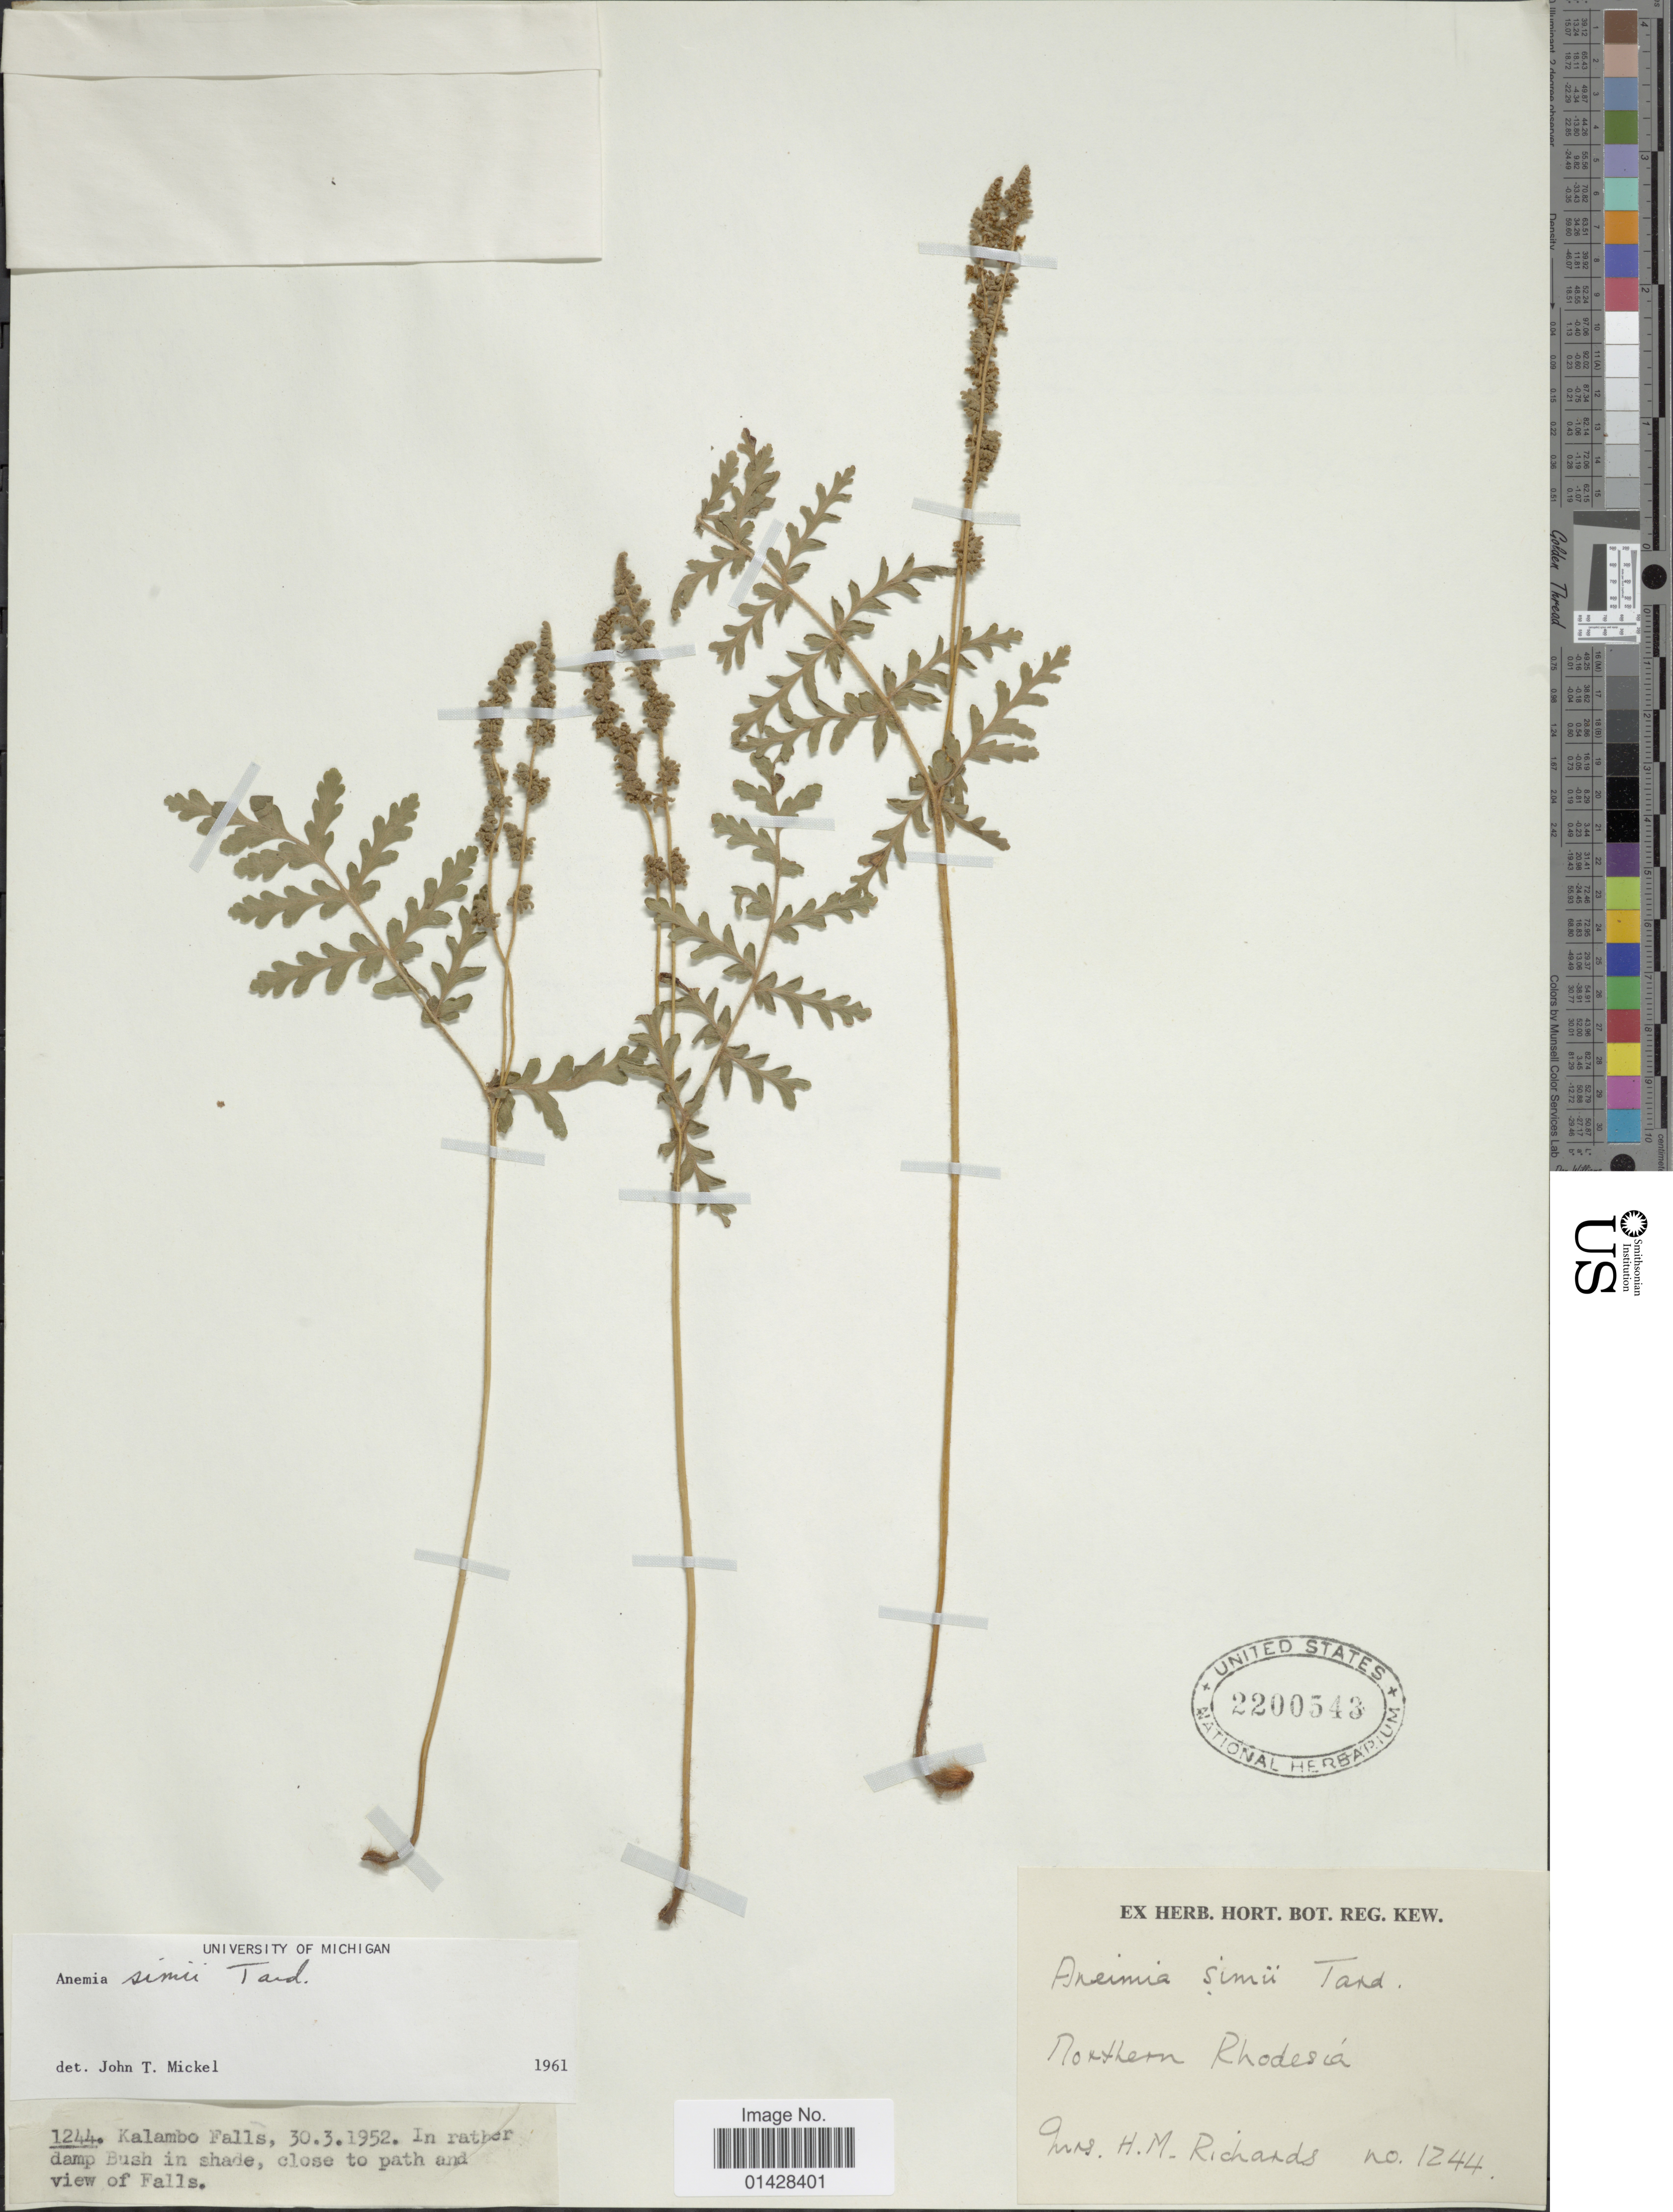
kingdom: Plantae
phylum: Tracheophyta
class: Polypodiopsida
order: Schizaeales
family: Anemiaceae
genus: Anemia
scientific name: Anemia simii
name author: Tardieu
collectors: H. Richards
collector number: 1244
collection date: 1952-03-30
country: Zimbabwe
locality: Northern Rhodesia, Kalambo Falls. In rather damp Bush in shade, close to path and view of Falls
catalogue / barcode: US 2200543